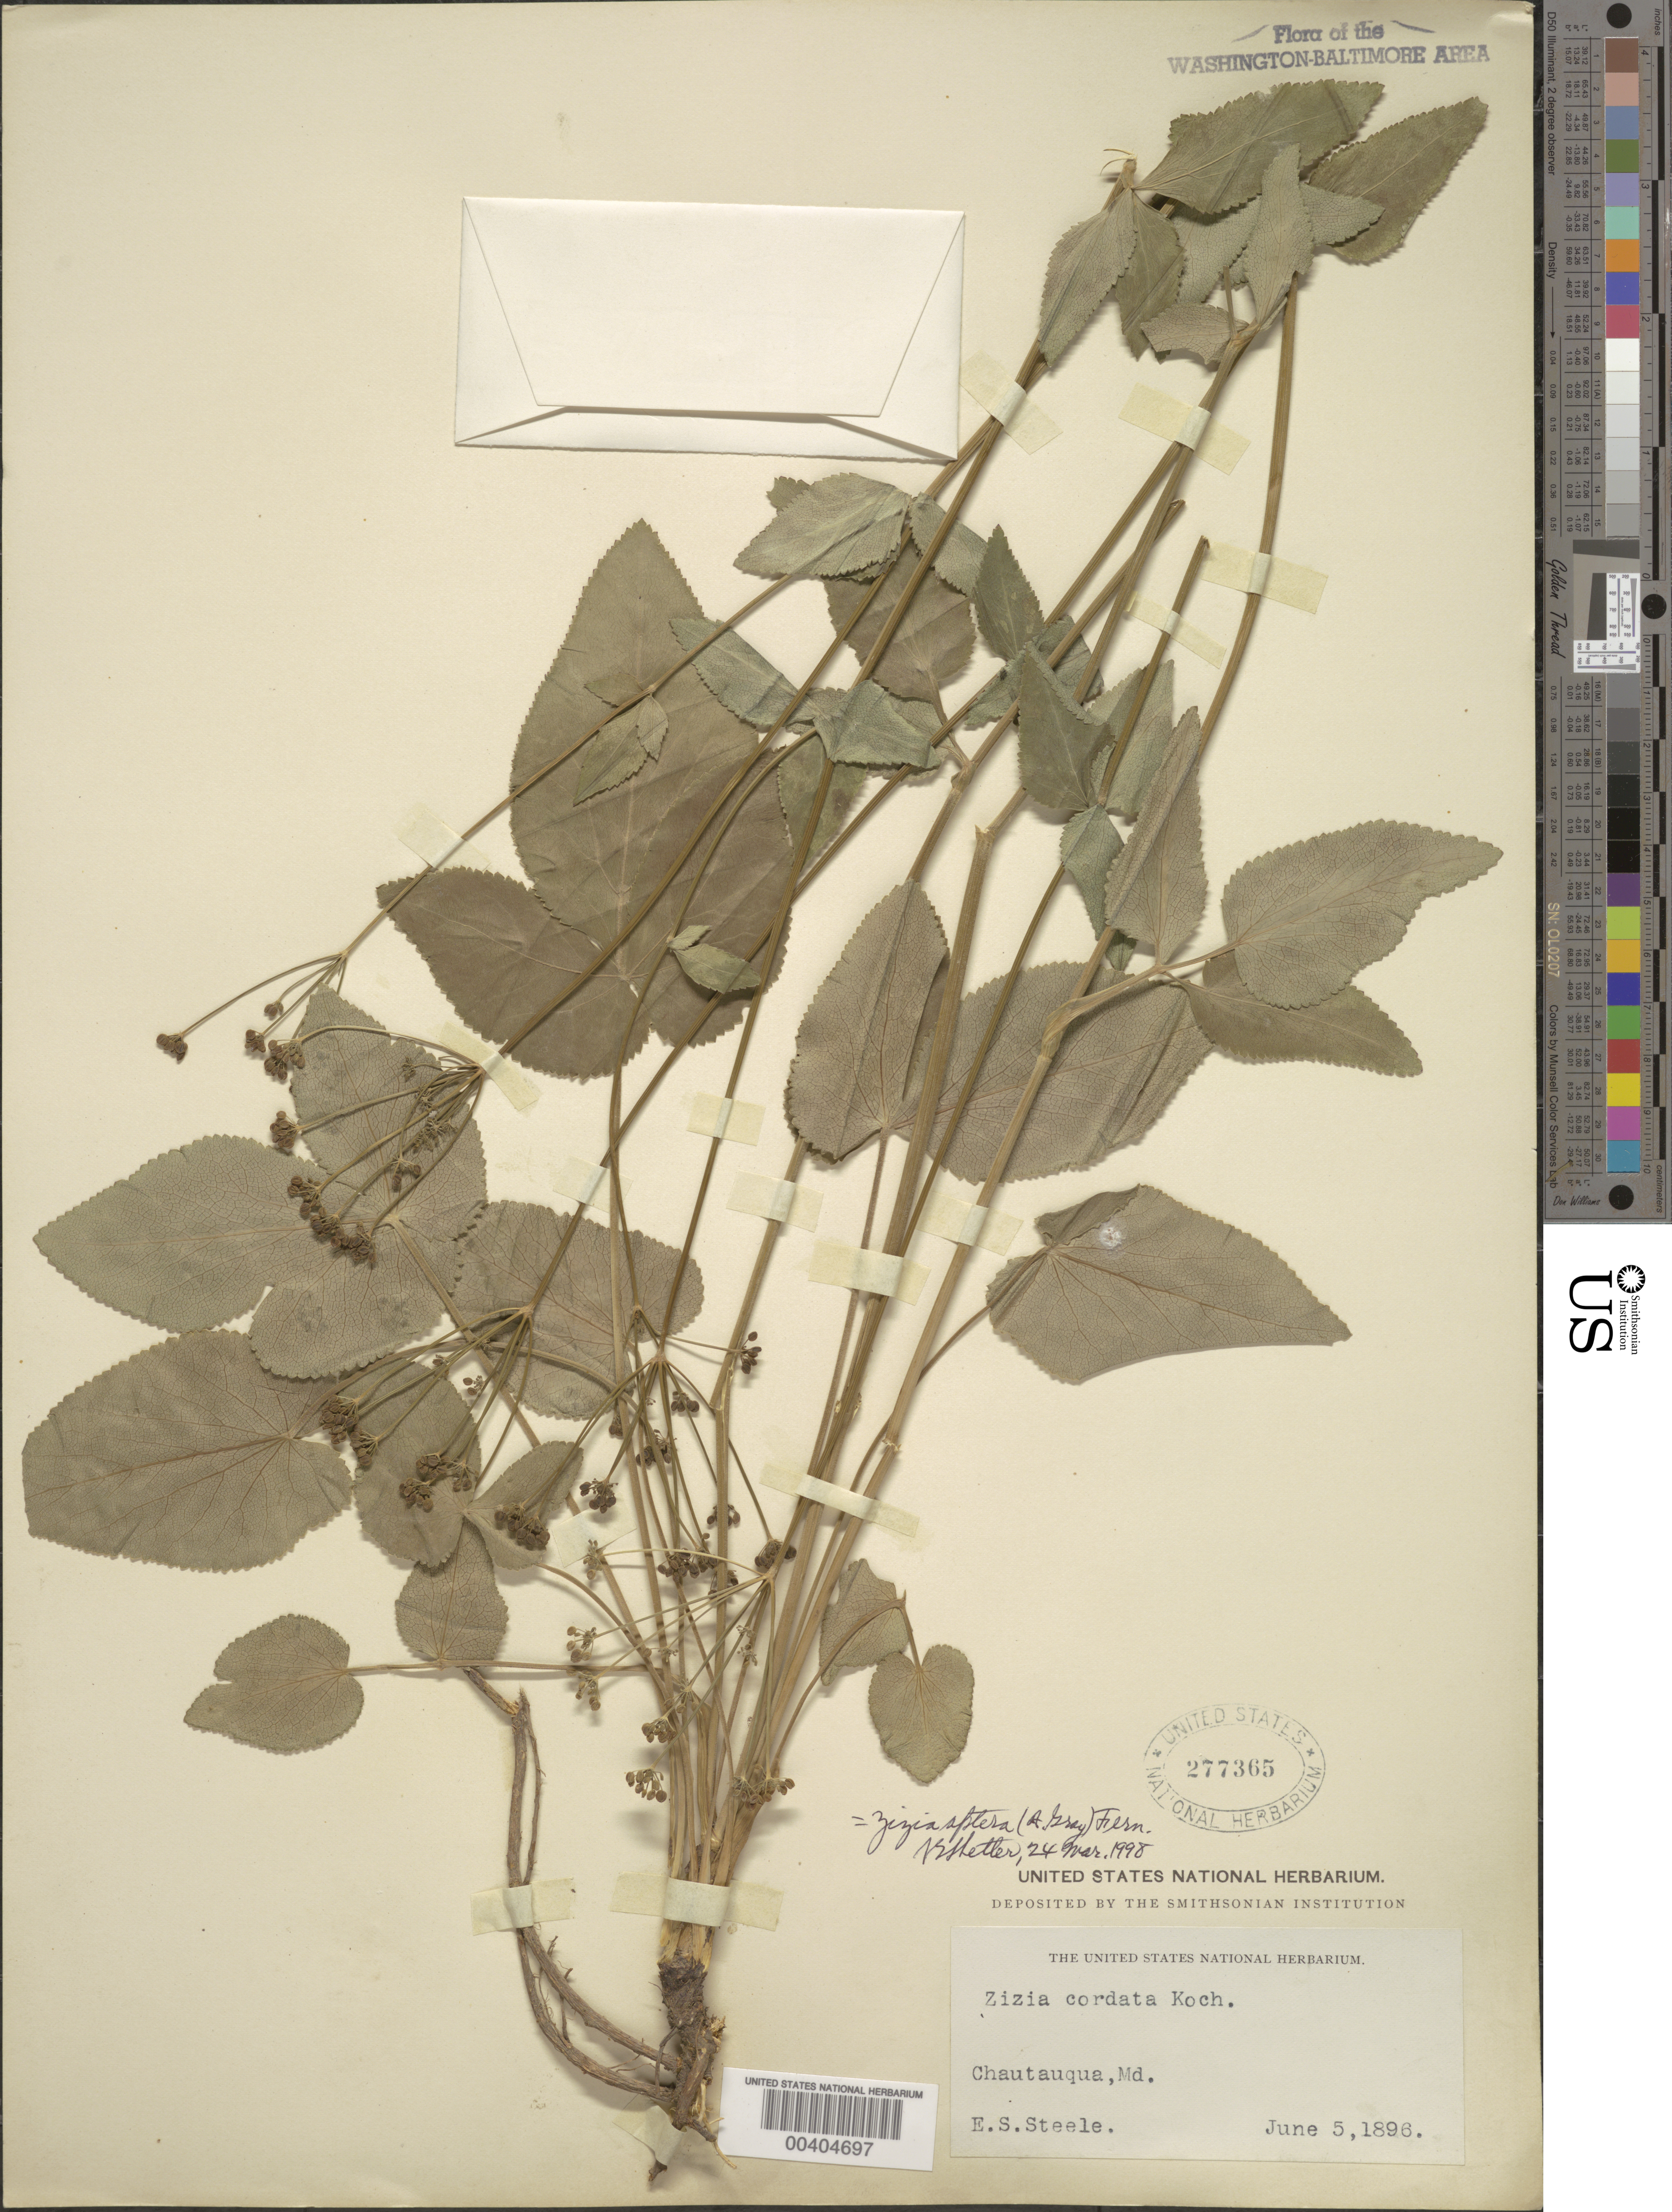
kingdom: Plantae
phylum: Tracheophyta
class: Magnoliopsida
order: Apiales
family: Apiaceae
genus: Zizia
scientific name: Zizia aptera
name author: (A. Gray) Fernald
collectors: E. Steele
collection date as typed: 05 Jun 1896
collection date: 1896-06-05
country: United States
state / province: Maryland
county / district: Montgomery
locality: Glen Echo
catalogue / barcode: US 277365